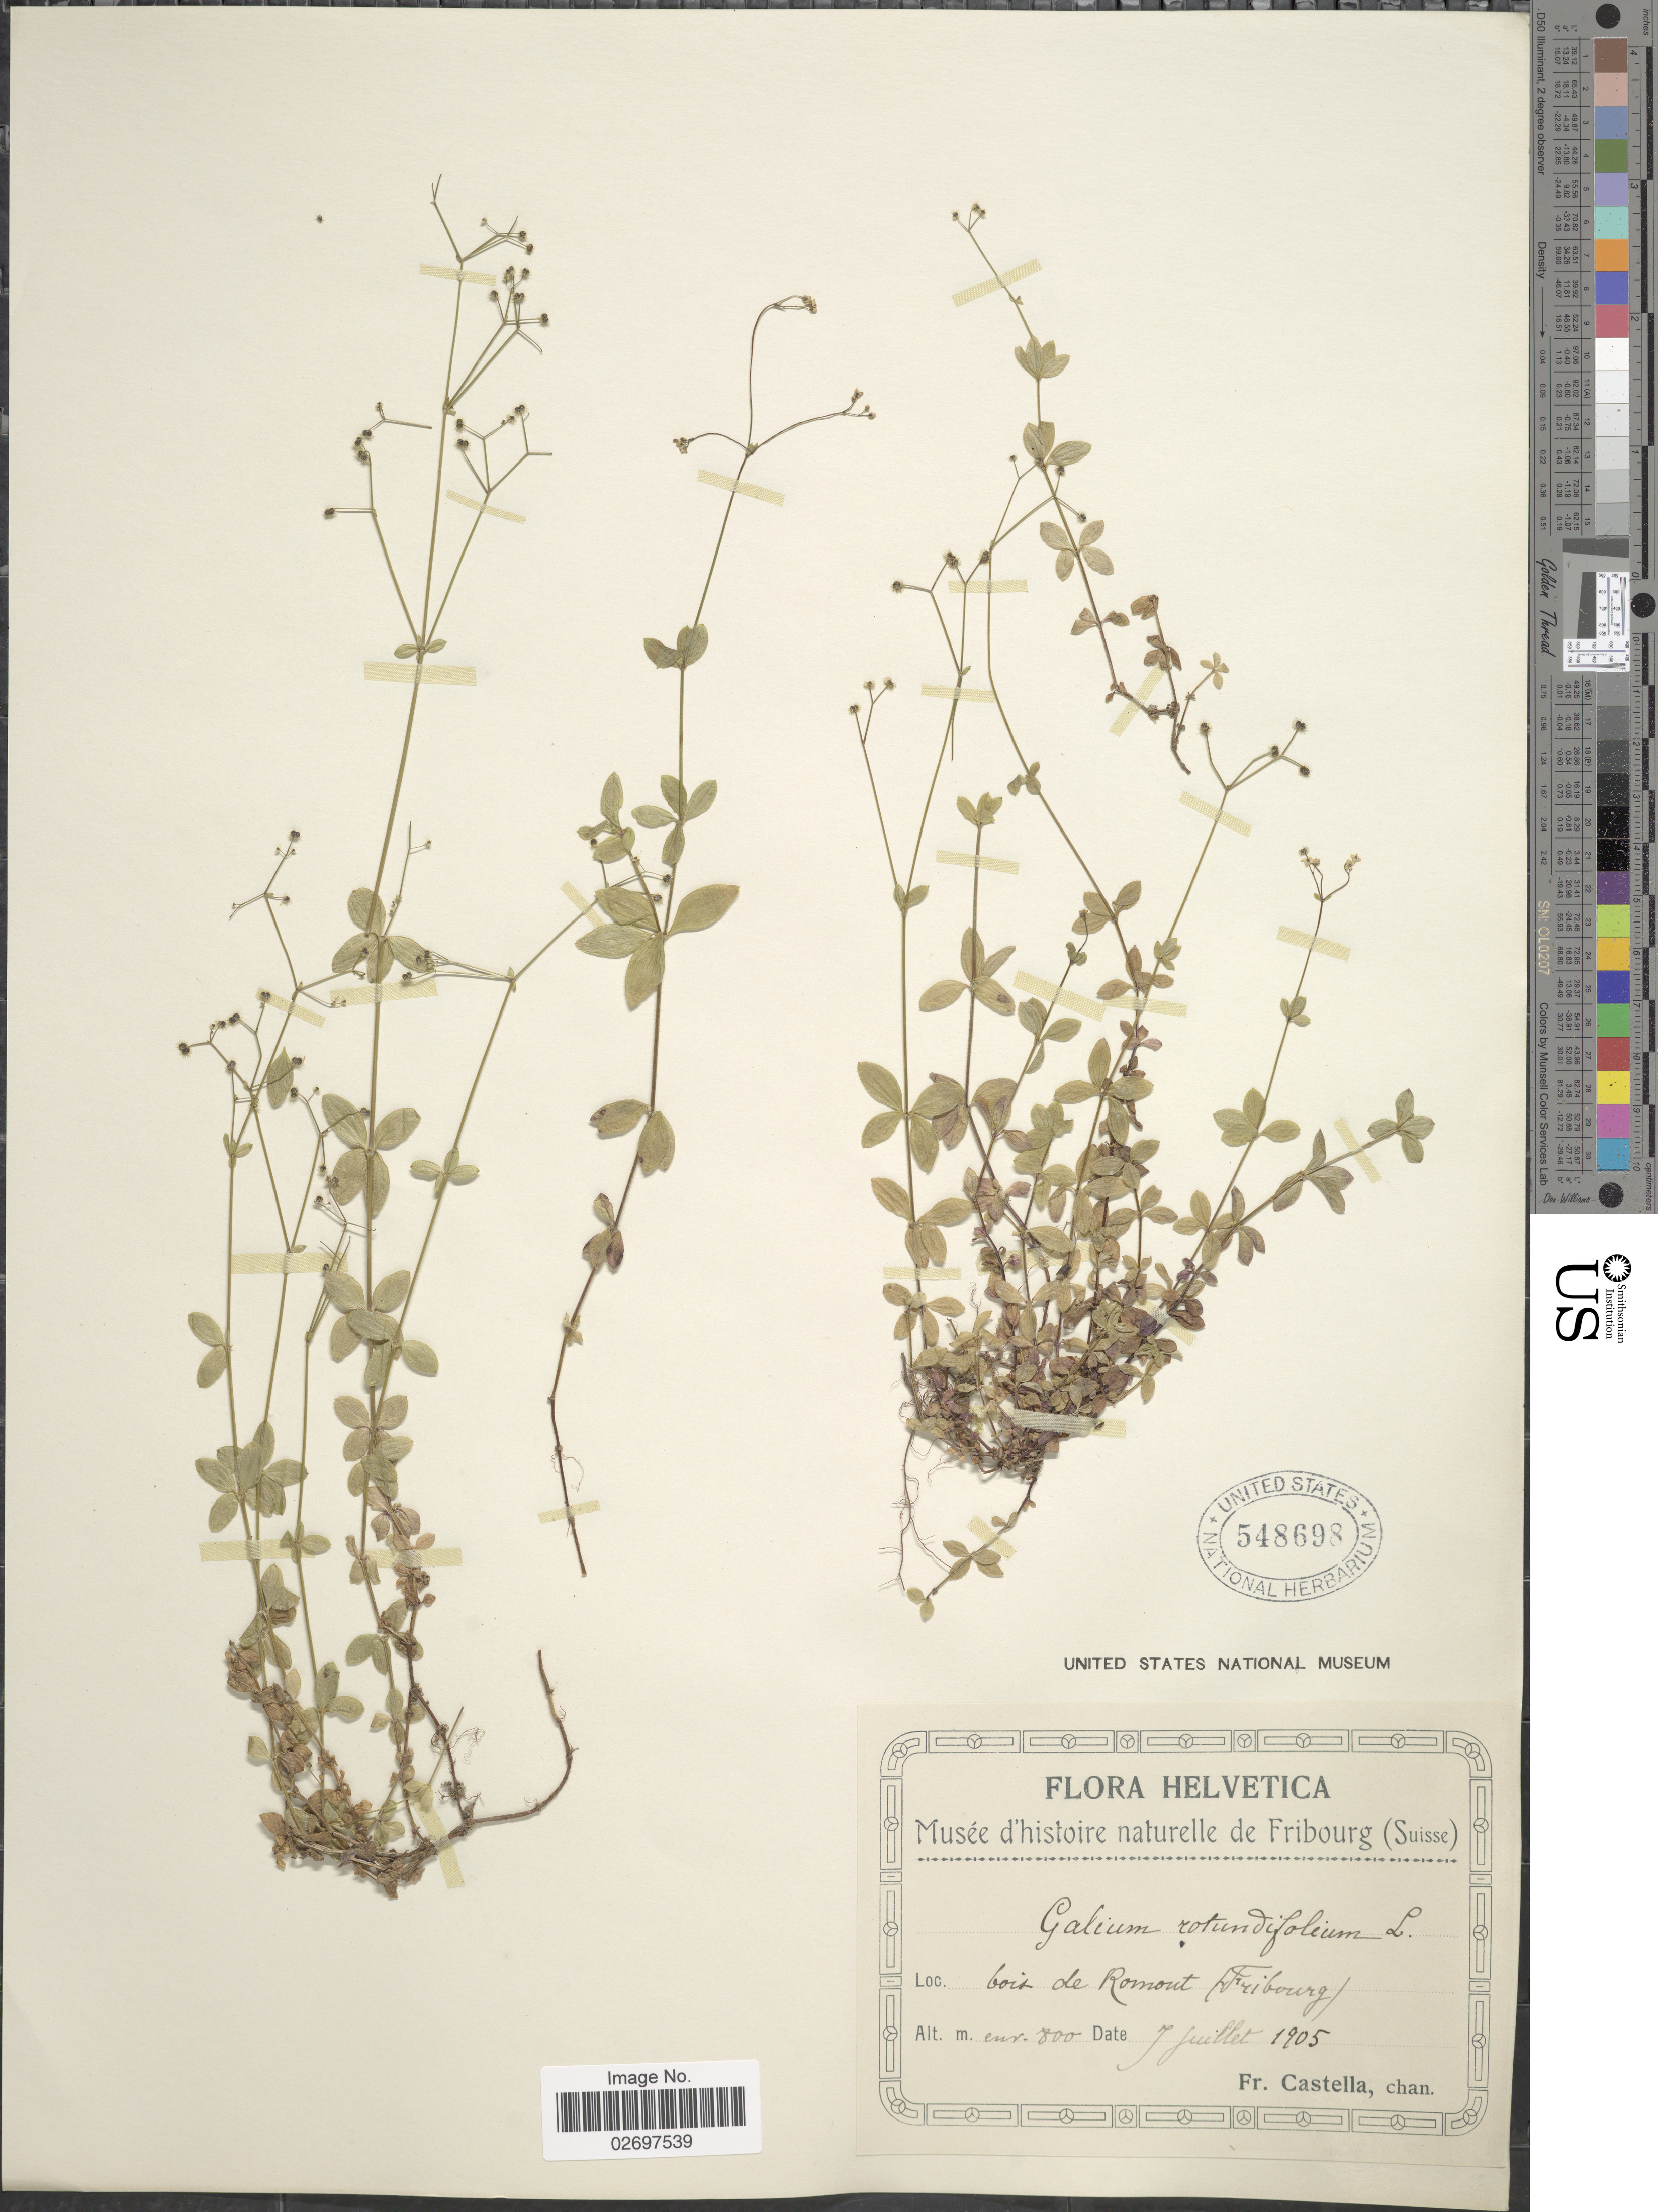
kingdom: Plantae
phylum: Tracheophyta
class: Magnoliopsida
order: Gentianales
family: Rubiaceae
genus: Galium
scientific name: Galium rotundifolium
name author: L.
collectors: Fr. Castella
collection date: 1905-07-07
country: Switzerland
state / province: Fribourg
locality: Helvetica. bois de Romont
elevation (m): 800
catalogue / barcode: US 548698